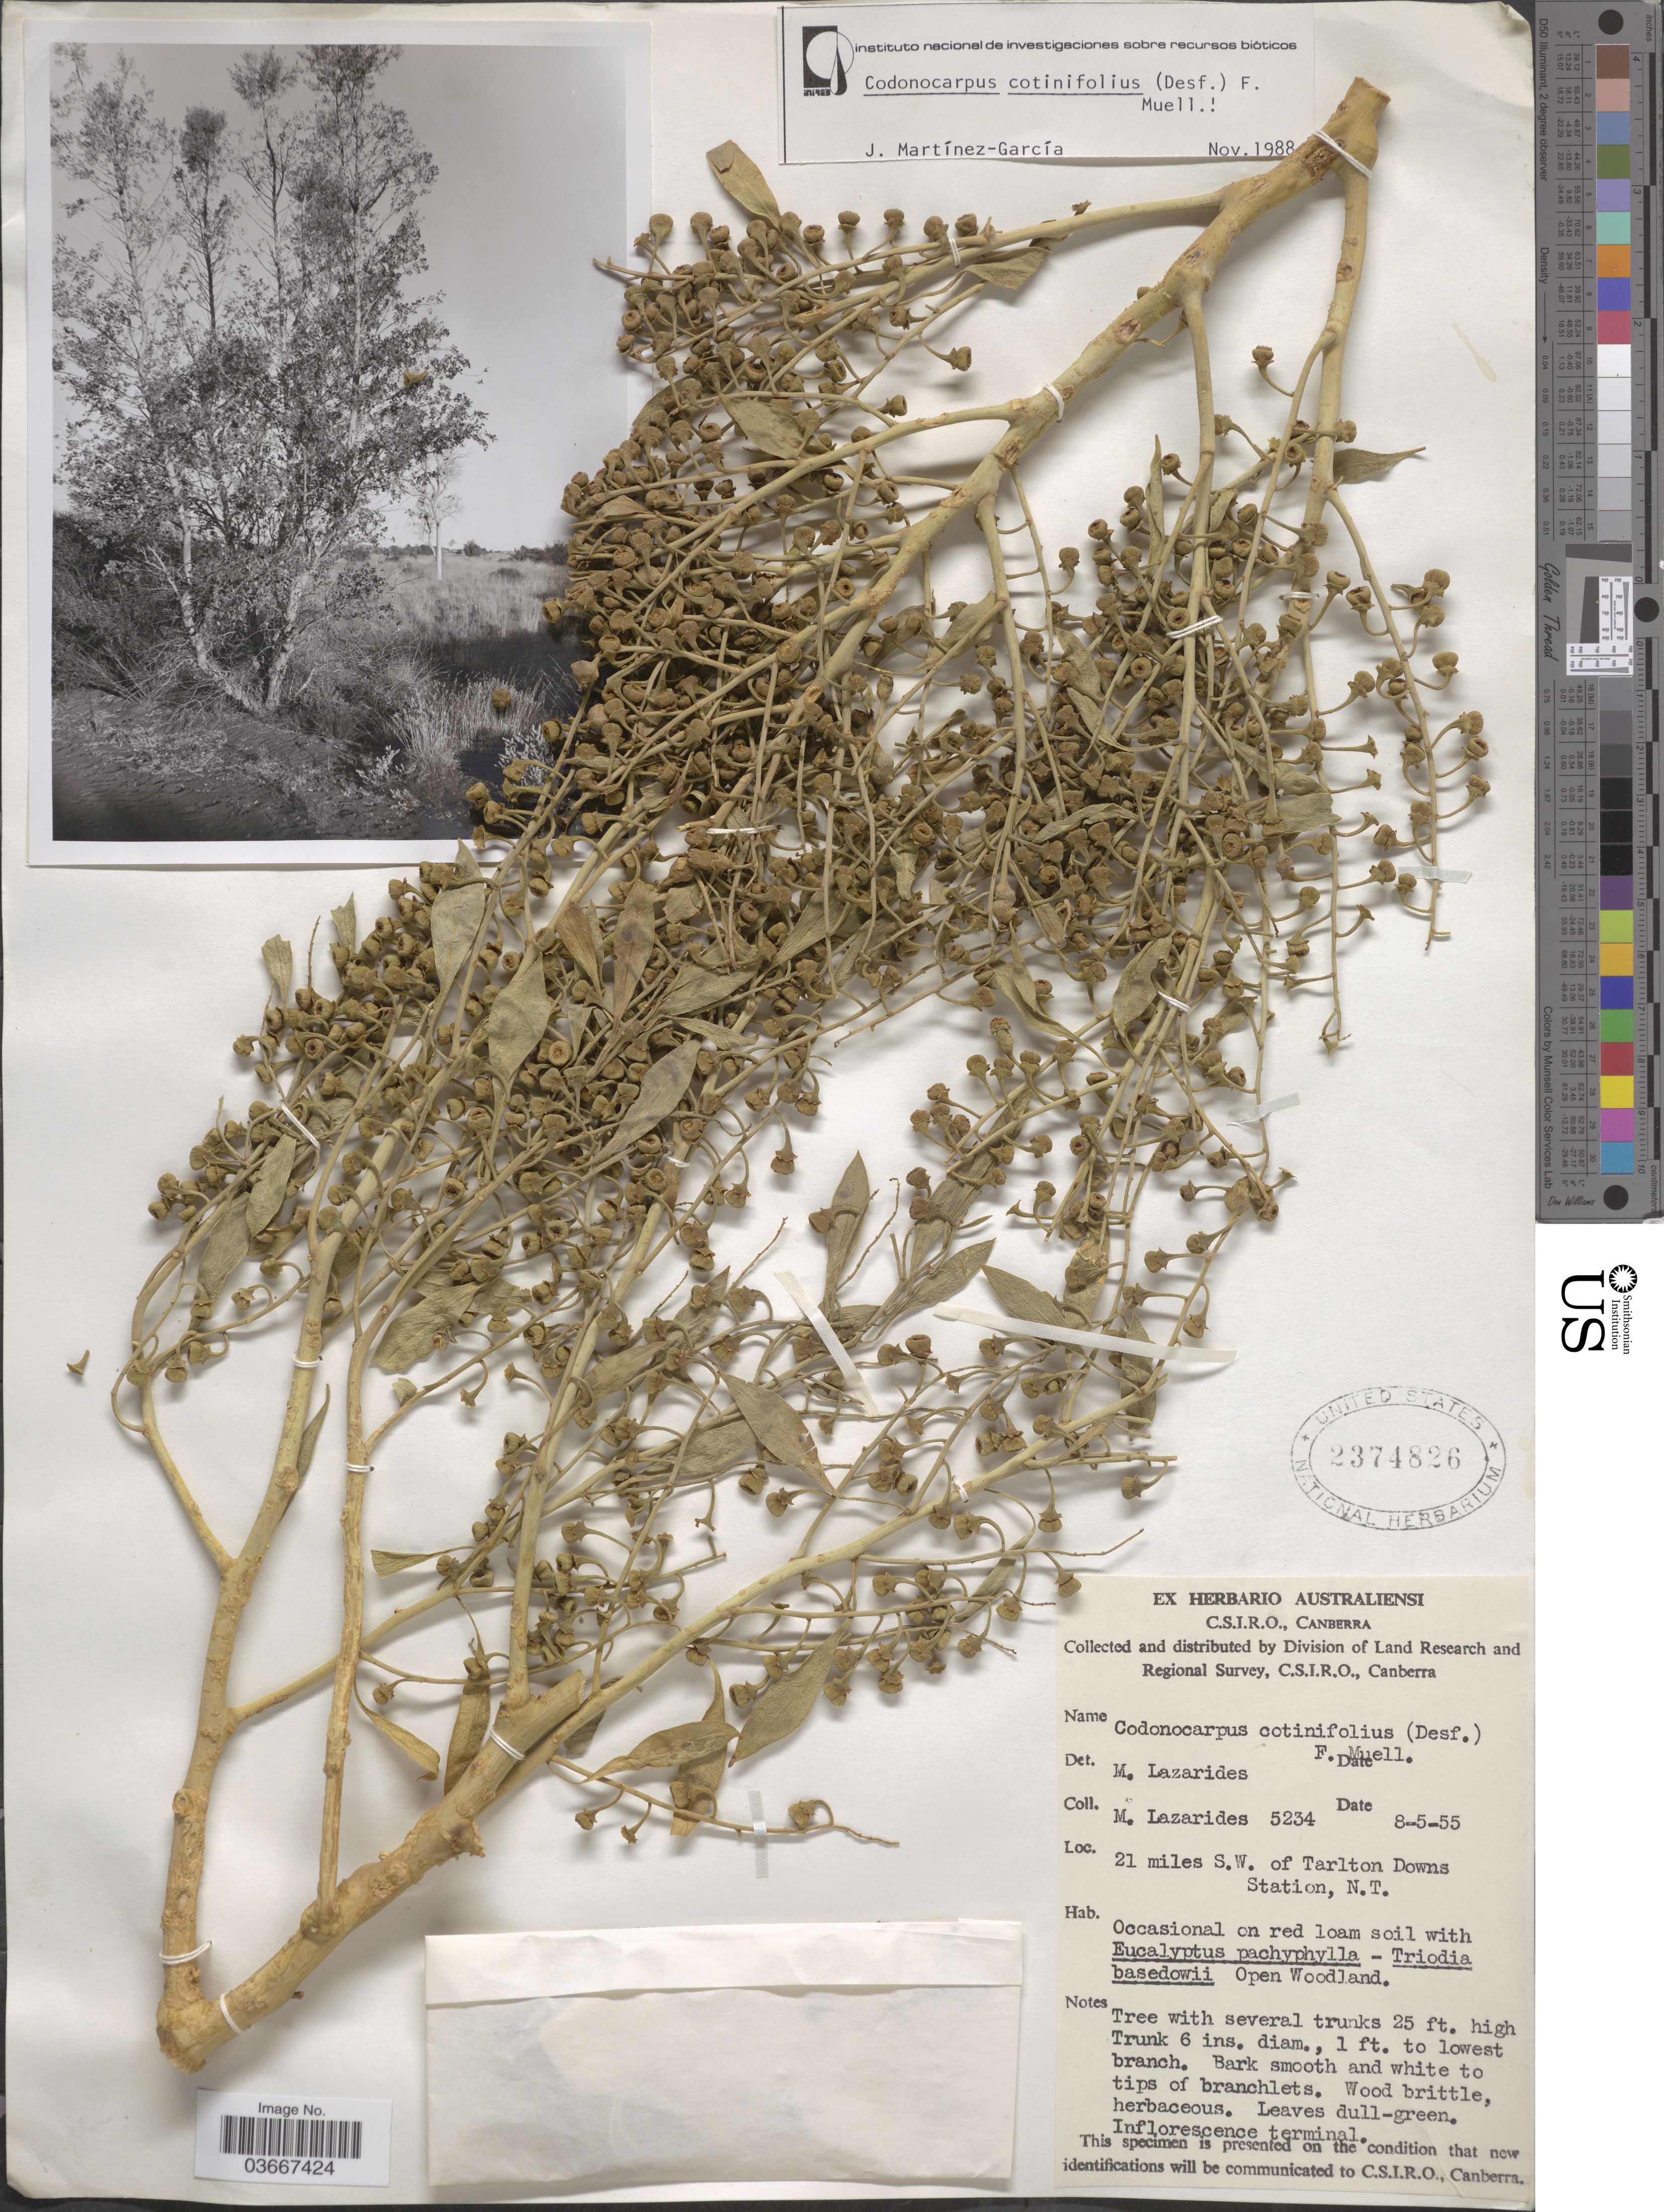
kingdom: Plantae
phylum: Tracheophyta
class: Magnoliopsida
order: Brassicales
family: Gyrostemonaceae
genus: Codonocarpus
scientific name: Codonocarpus cotinifolius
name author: (Desf.) F. Muell.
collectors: M. Lazarides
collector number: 5234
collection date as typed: Transcribed d/m/y: 8/5/55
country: Australia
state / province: Northern Territory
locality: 21 miles S.W. of Tarlton Downs Station.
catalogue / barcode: US 2374826